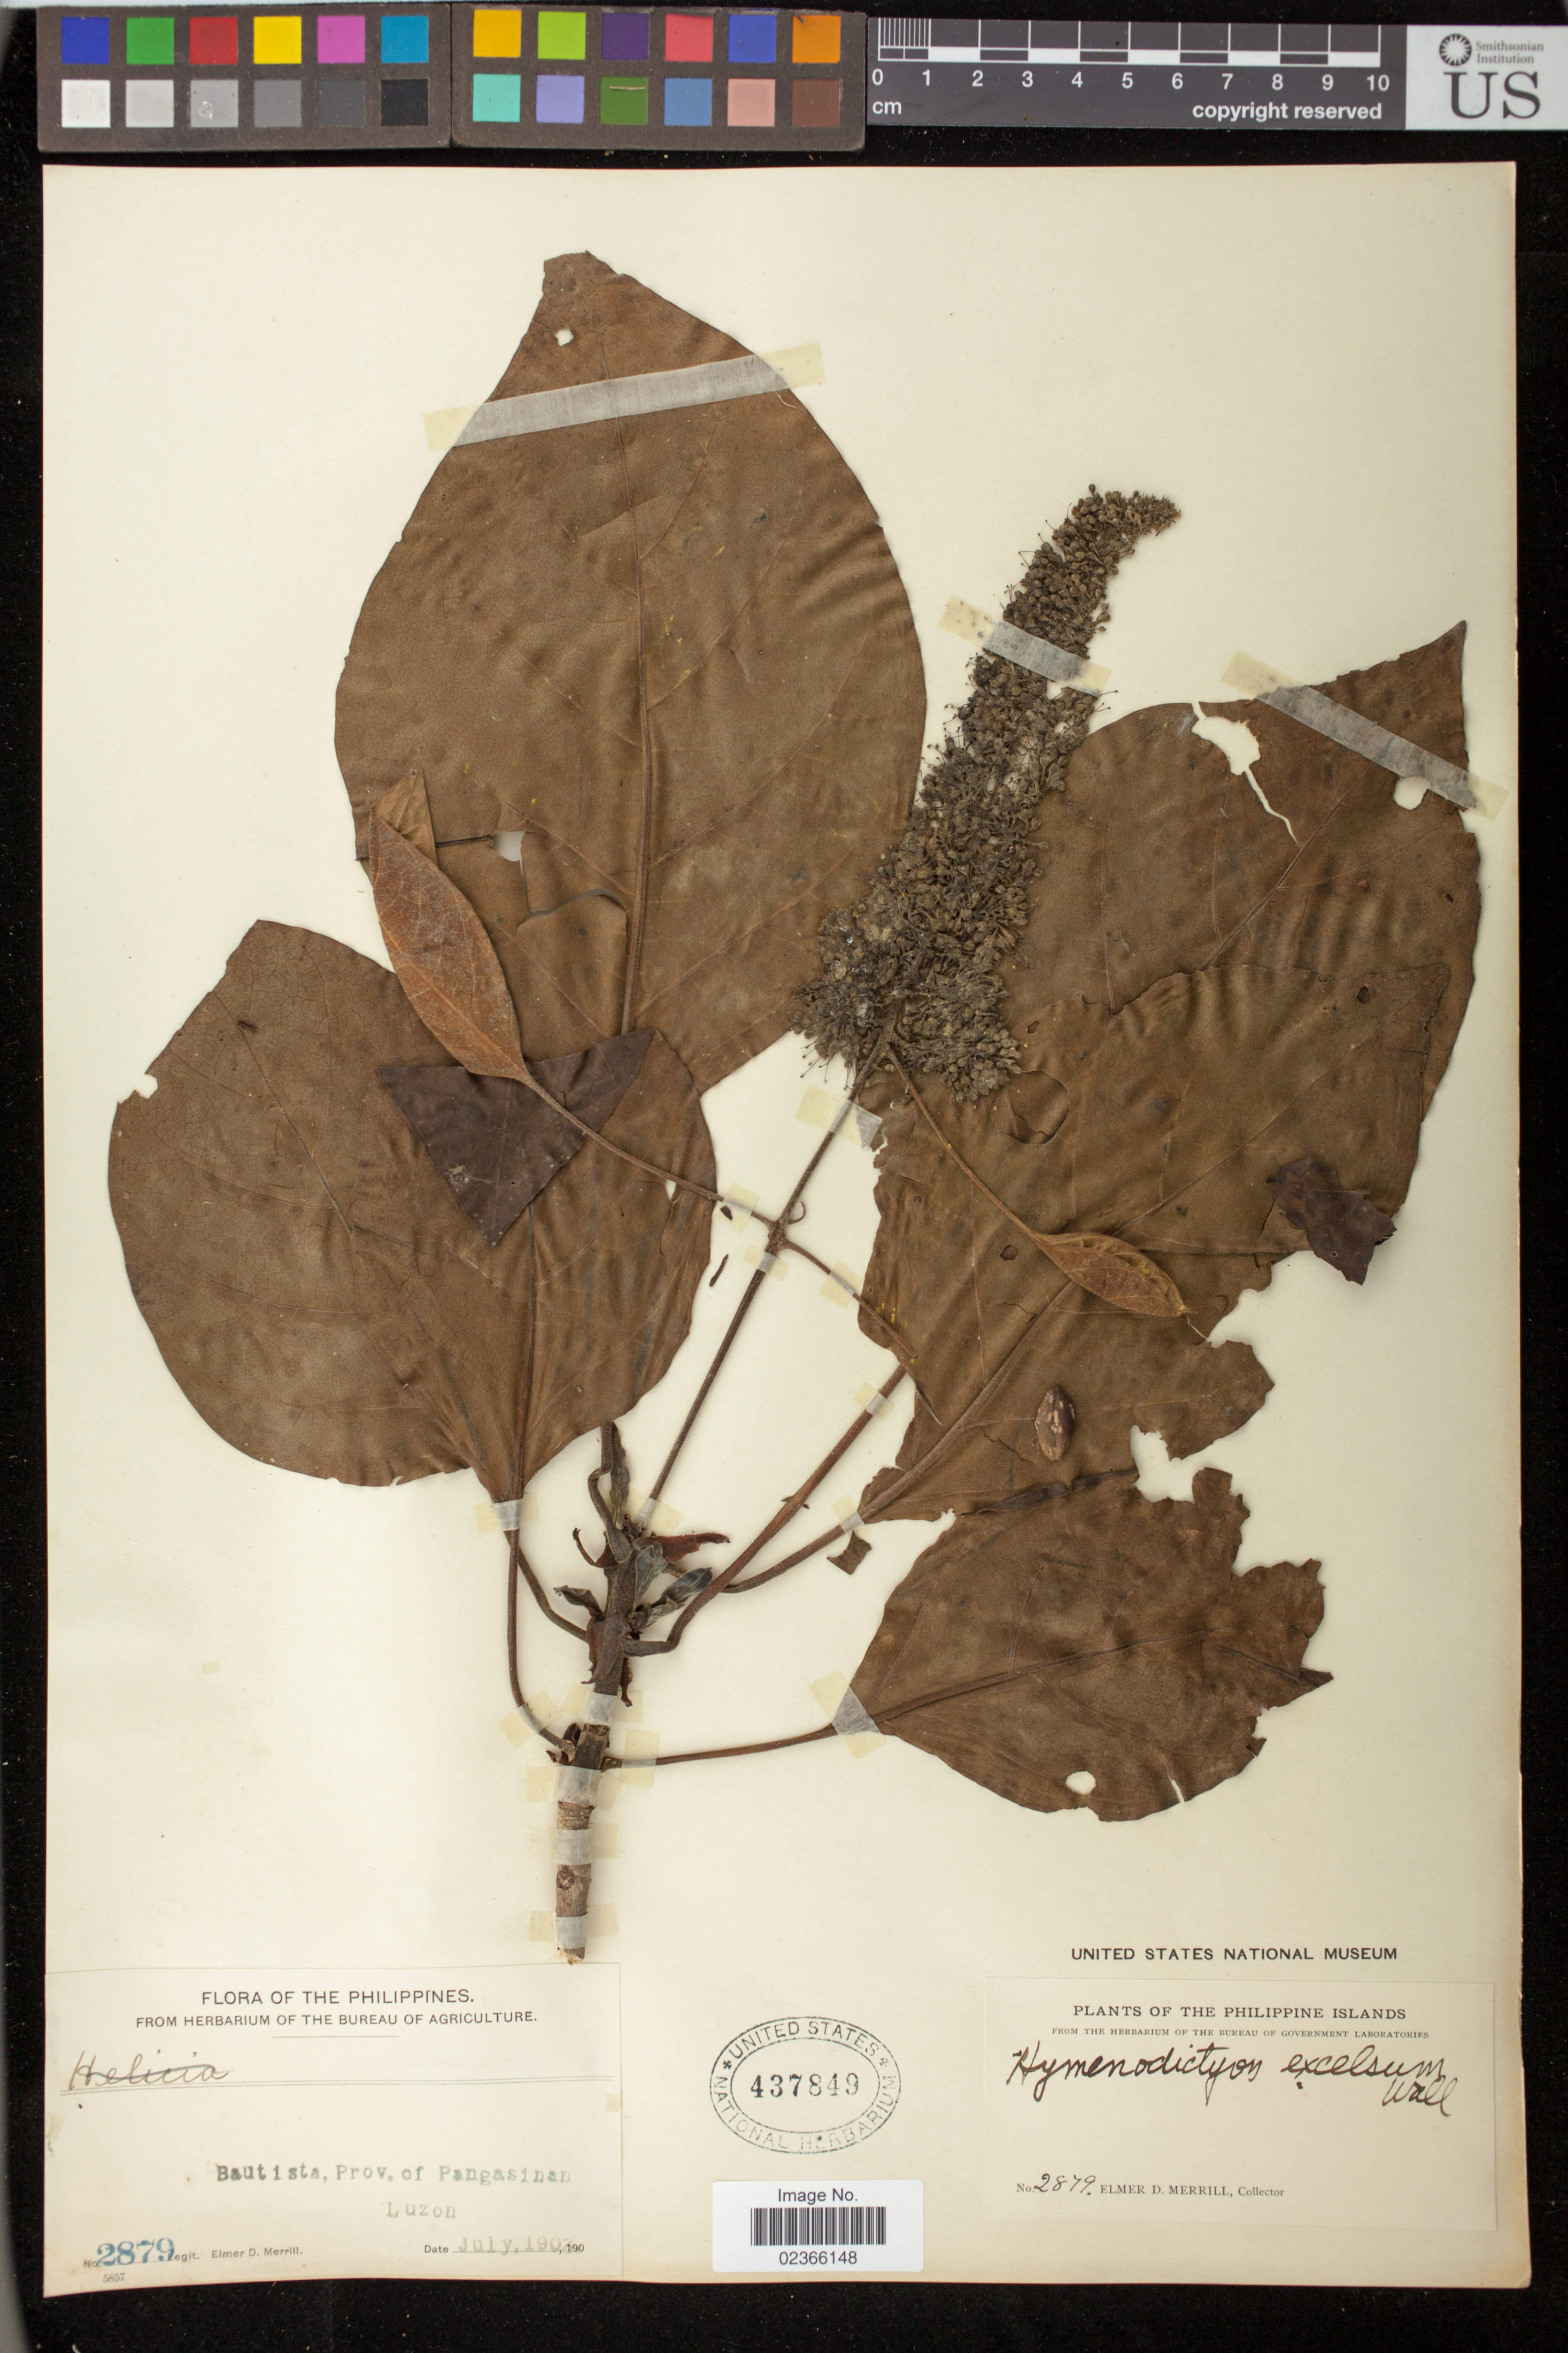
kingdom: Plantae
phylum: Tracheophyta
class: Magnoliopsida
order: Gentianales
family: Rubiaceae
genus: Hymenodictyon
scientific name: Hymenodictyon excelsum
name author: (Roxb.) Wall.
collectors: E. D. Merrill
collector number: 2879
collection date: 1903-07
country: Philippines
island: Luzon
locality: Bautista, Prov. of Pangasinan, Luzon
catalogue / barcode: US 437849